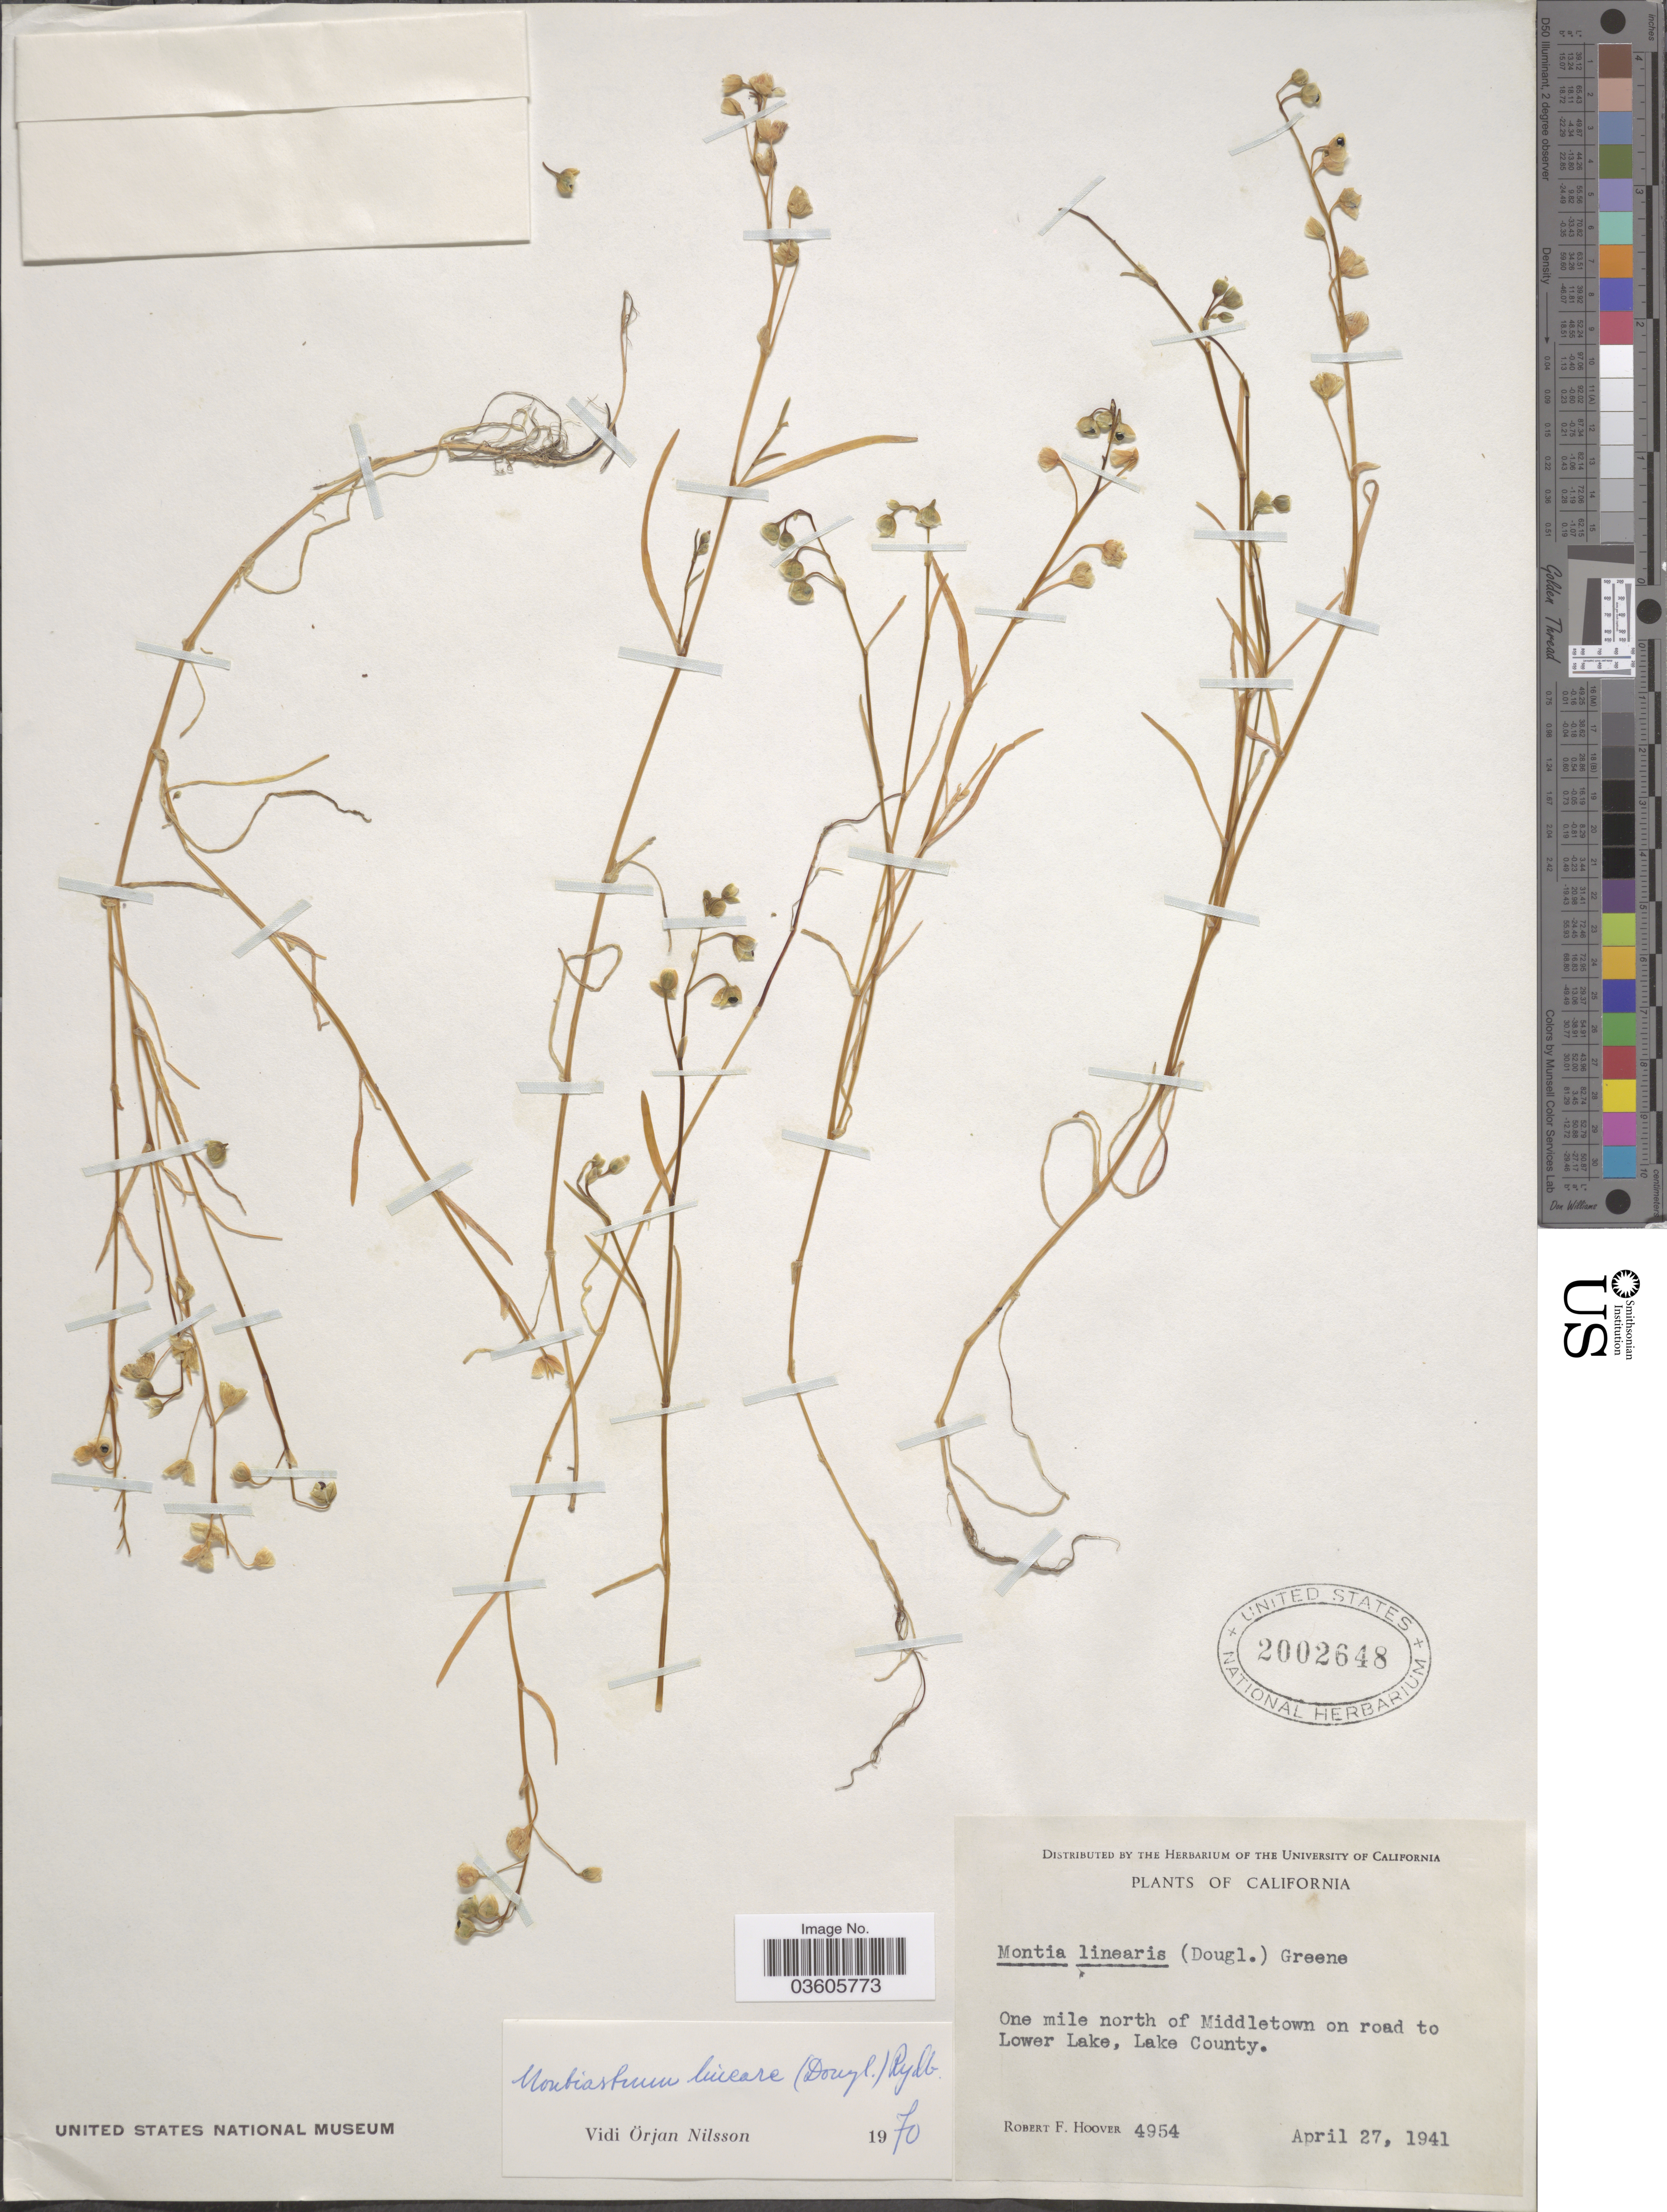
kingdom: Plantae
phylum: Tracheophyta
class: Magnoliopsida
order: Caryophyllales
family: Montiaceae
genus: Montia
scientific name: Montia linearis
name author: (Douglas) Greene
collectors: R. F. Hoover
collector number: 4954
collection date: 1941-04-27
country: United States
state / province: California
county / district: Lake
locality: One mile north of Middletown on road to Lower Lake, Lake County.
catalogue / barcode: US 2002648